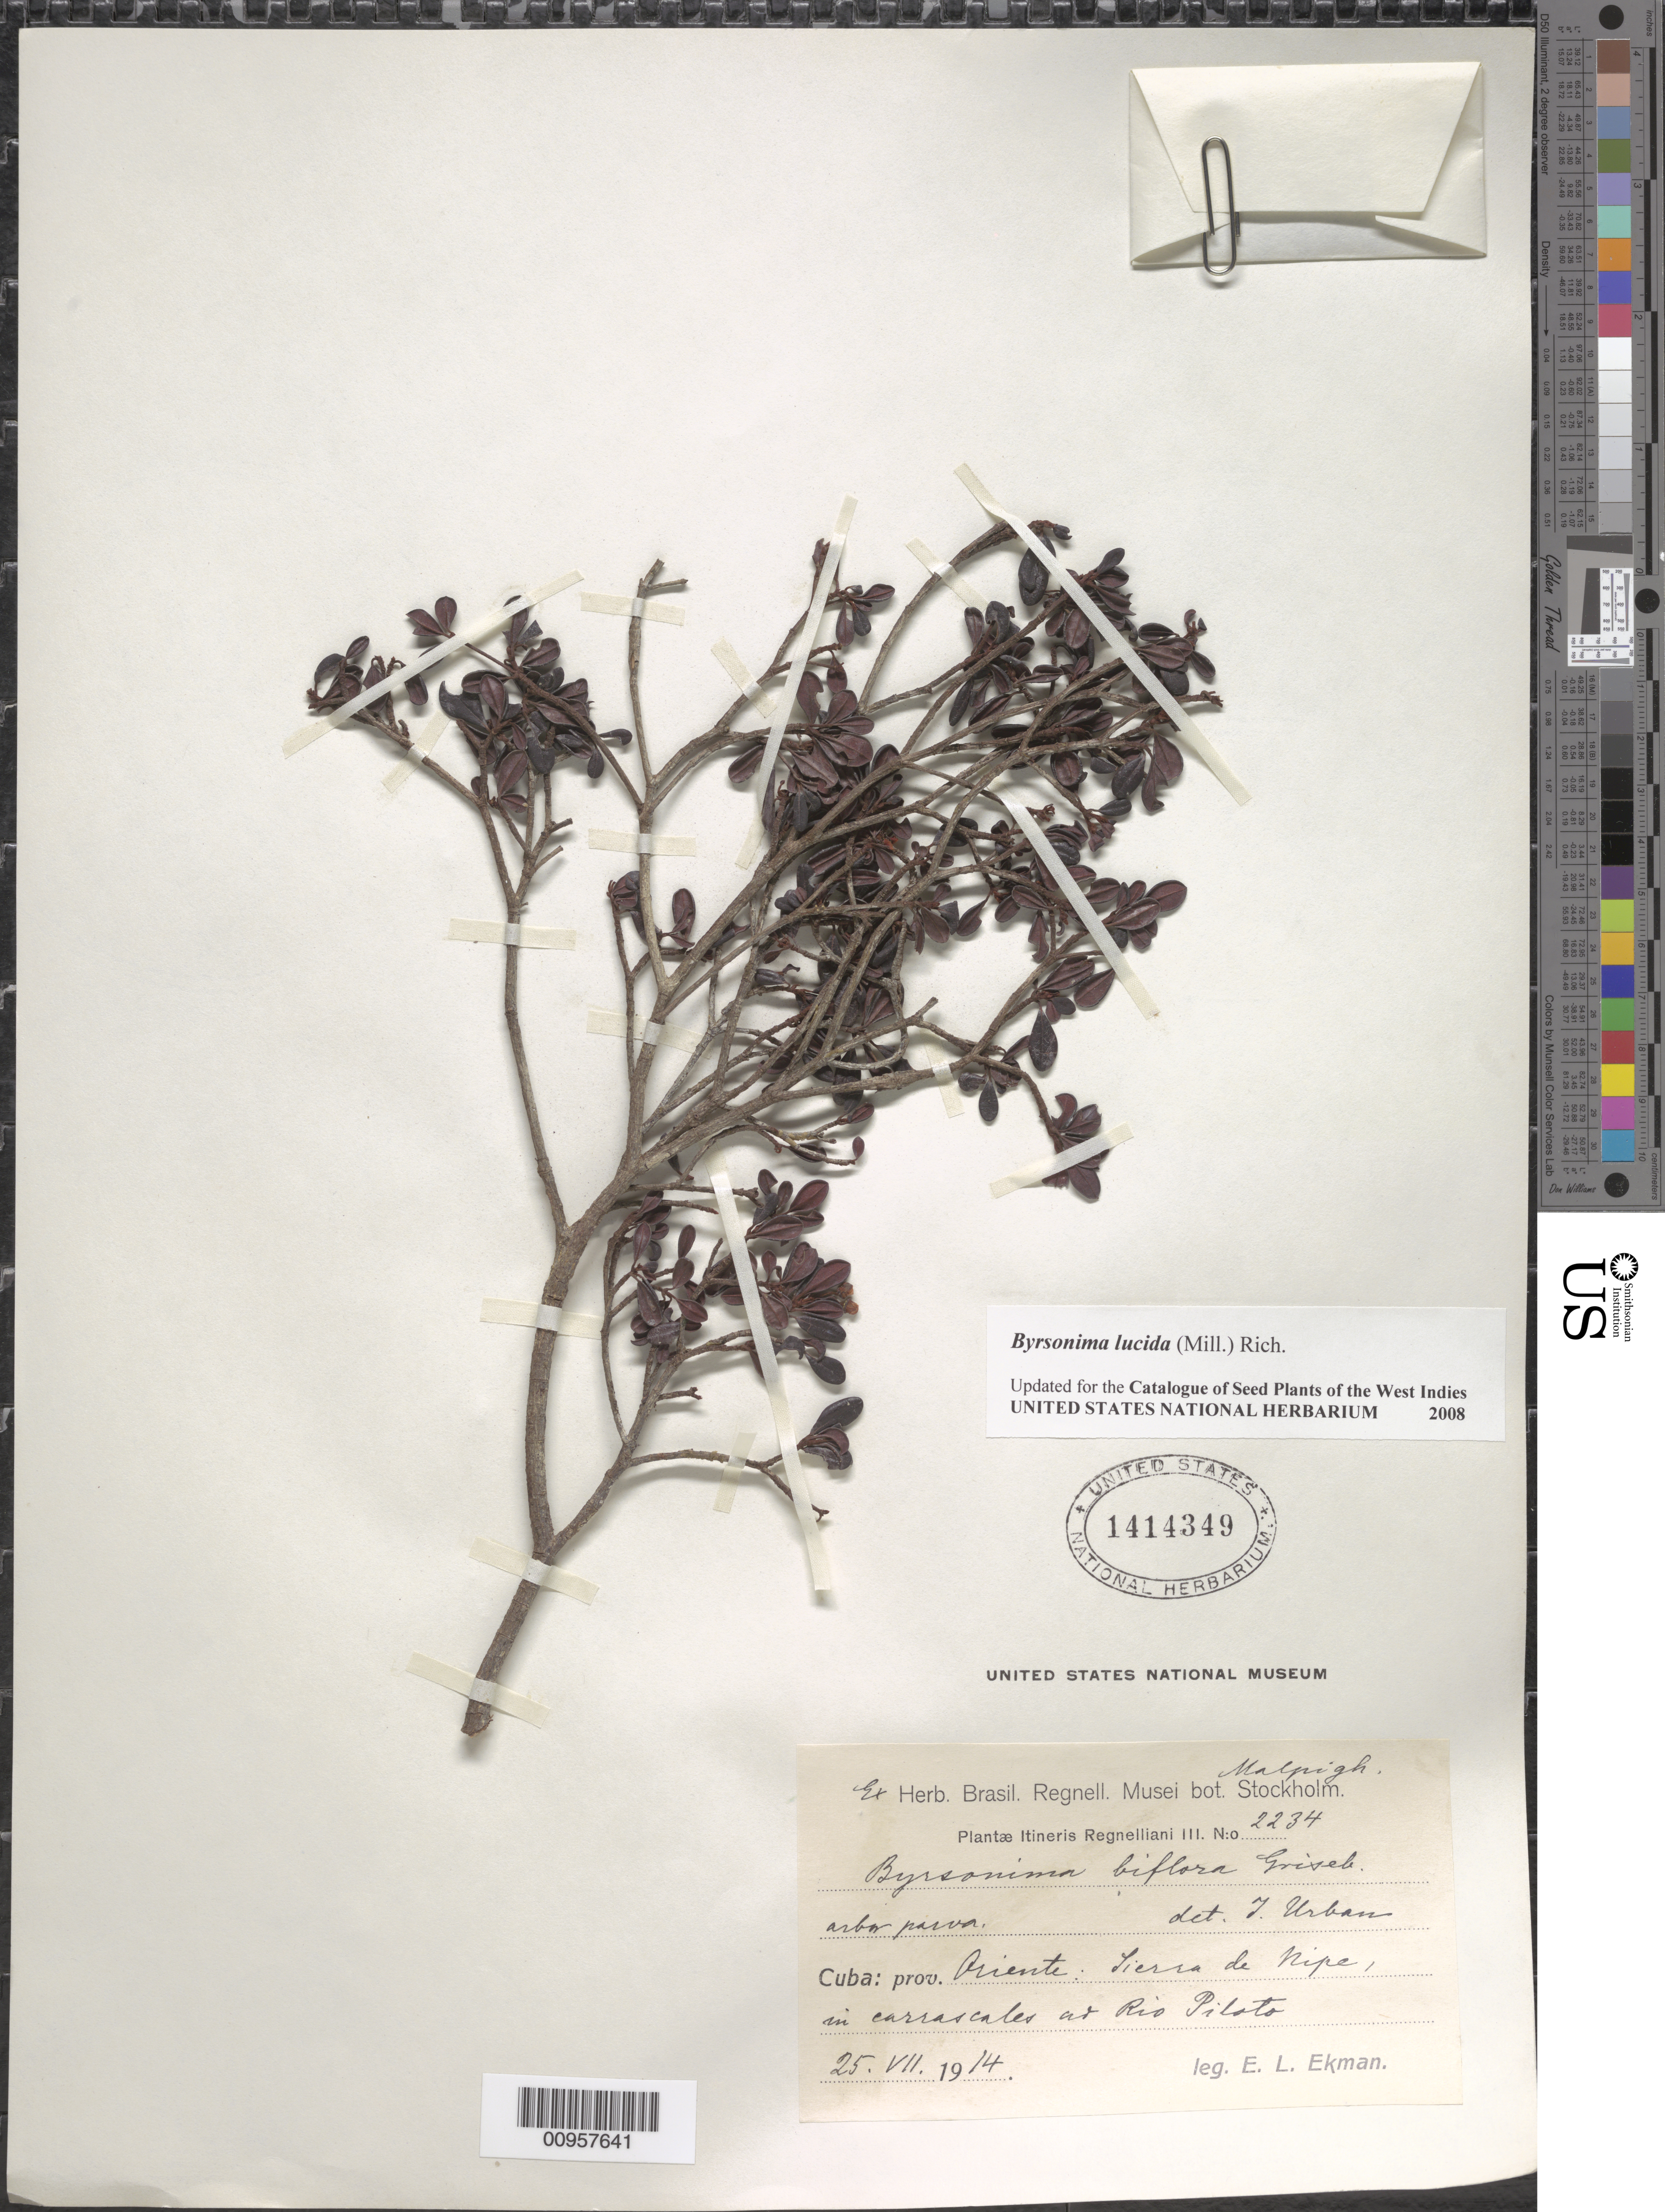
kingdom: Plantae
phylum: Tracheophyta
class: Magnoliopsida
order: Malpighiales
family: Malpighiaceae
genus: Byrsonima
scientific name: Byrsonima lucida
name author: (Mill.) DC.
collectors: E. L. Ekman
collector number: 2234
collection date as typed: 25 Jul 1914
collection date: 1914-07-25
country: Cuba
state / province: Holguín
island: Cuba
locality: Sierra de Nipe, at Rio Piloto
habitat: In carrascales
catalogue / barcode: US 1414349